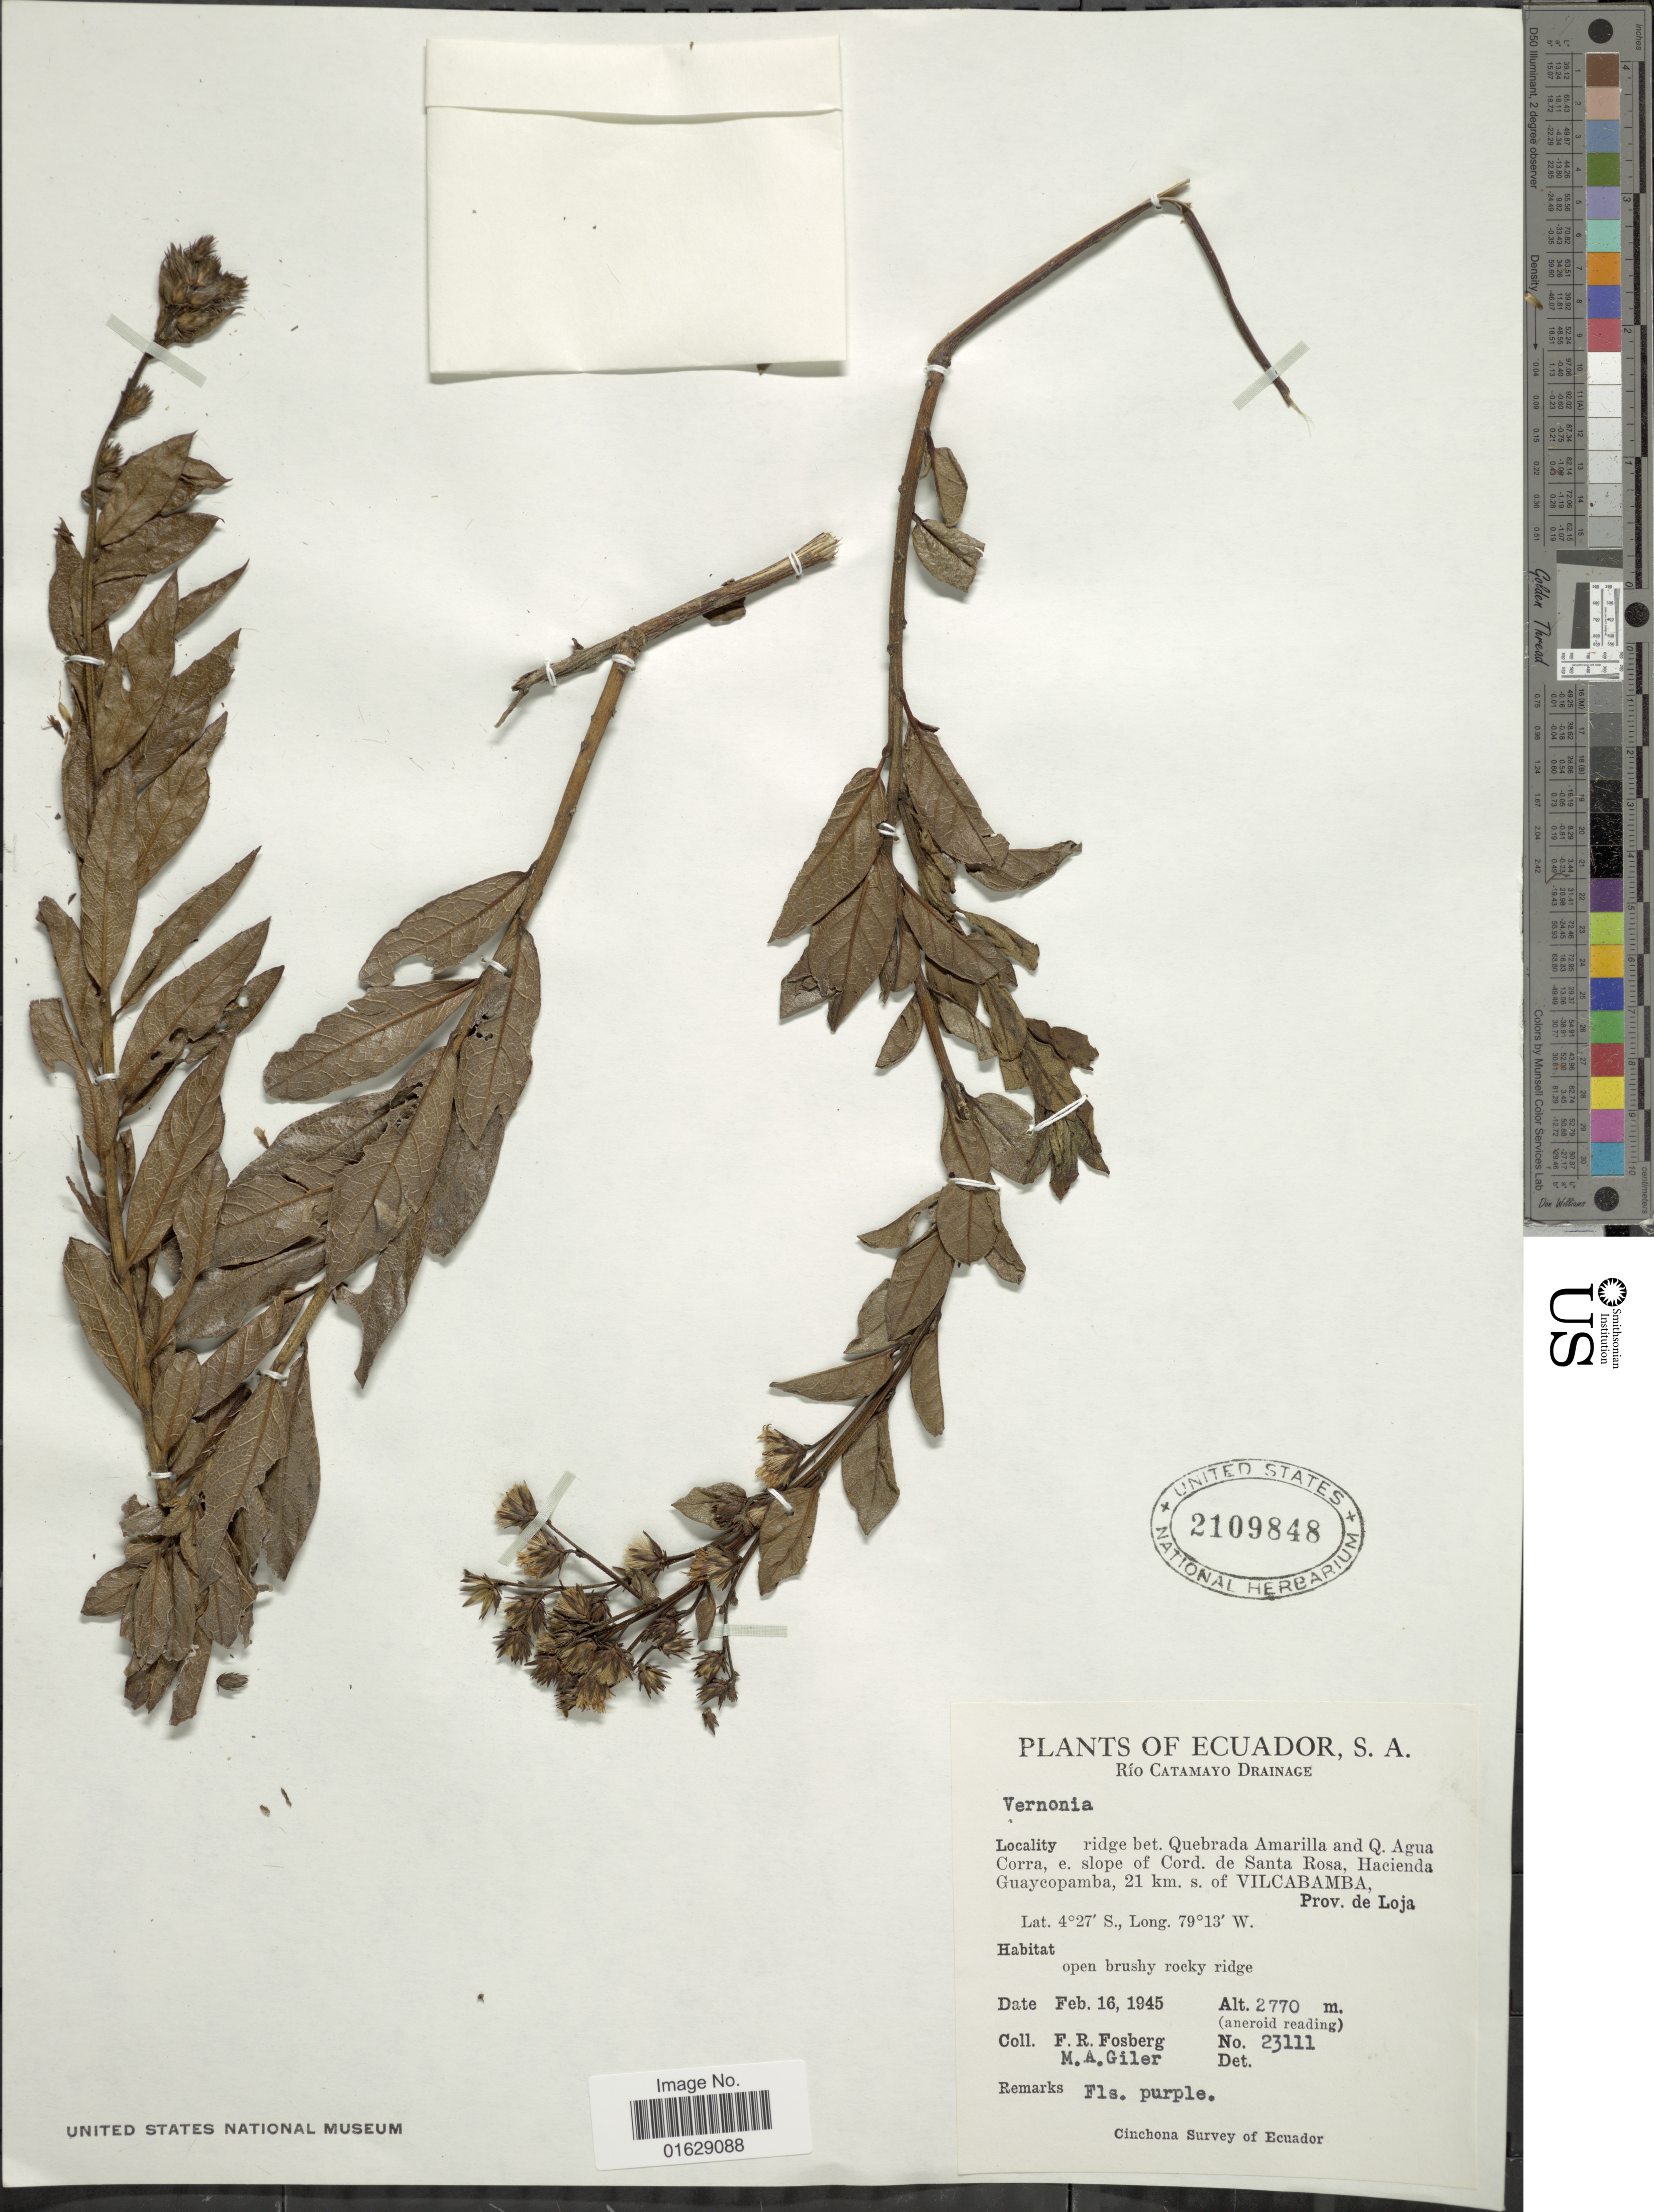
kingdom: Plantae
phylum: Tracheophyta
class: Magnoliopsida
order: Asterales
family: Asteraceae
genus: Lepidaploa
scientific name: Lepidaploa sordidopapposa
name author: (Hieron.) H. Rob.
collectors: F. R. Fosberg & M. Giler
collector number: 23111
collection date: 1945-02-16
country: Ecuador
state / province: Loja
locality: Rio Catamayo Drainage. Ridge bet. Quebrada Amarilla and Q. Agua Corra, e. slope of Cord. de Santa Rosa, Hacienda Guaycopamba, 21 km. s. of Vilcabamba.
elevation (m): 2770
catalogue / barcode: US 2109848